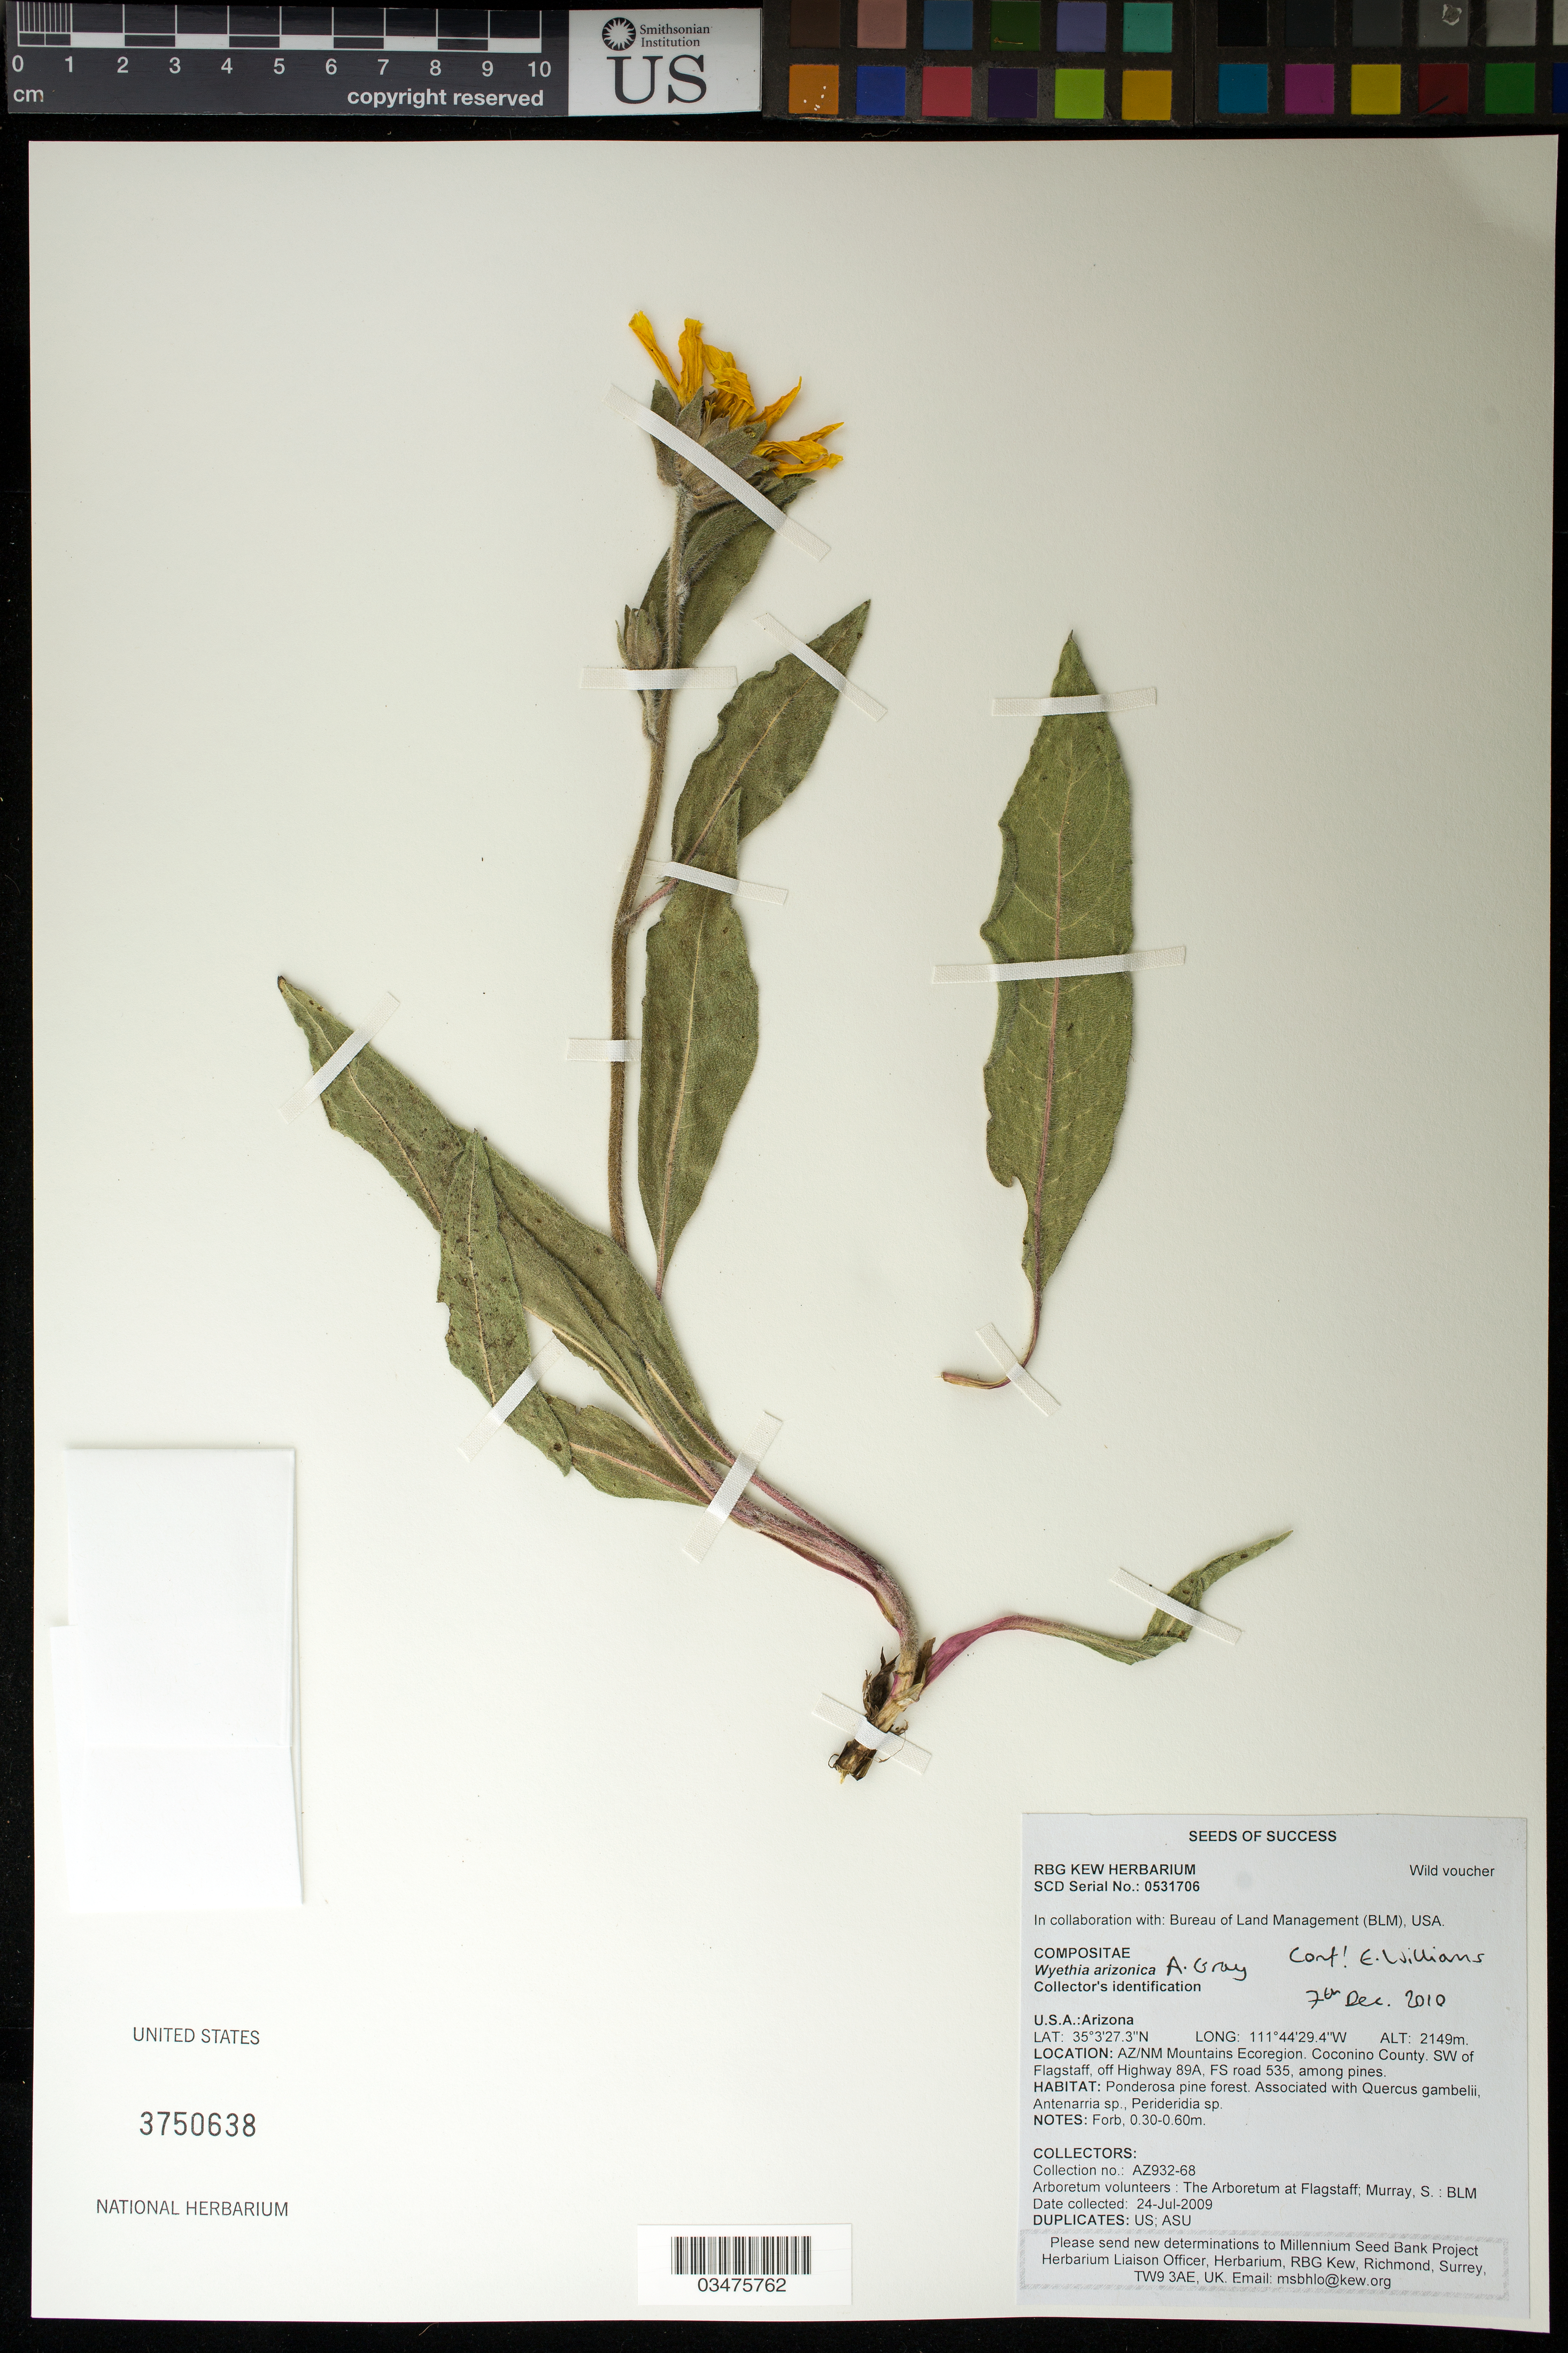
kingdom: Plantae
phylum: Tracheophyta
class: Magnoliopsida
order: Asterales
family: Asteraceae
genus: Wyethia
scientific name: Wyethia arizonica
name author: A. Gray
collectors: S. Murray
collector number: AZ932-68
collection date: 2009-07-24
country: United States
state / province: Arizona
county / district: Cococino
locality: SW of Flagstaff, off Hwy 89A, FS road 535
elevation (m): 2149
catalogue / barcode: US 3750638